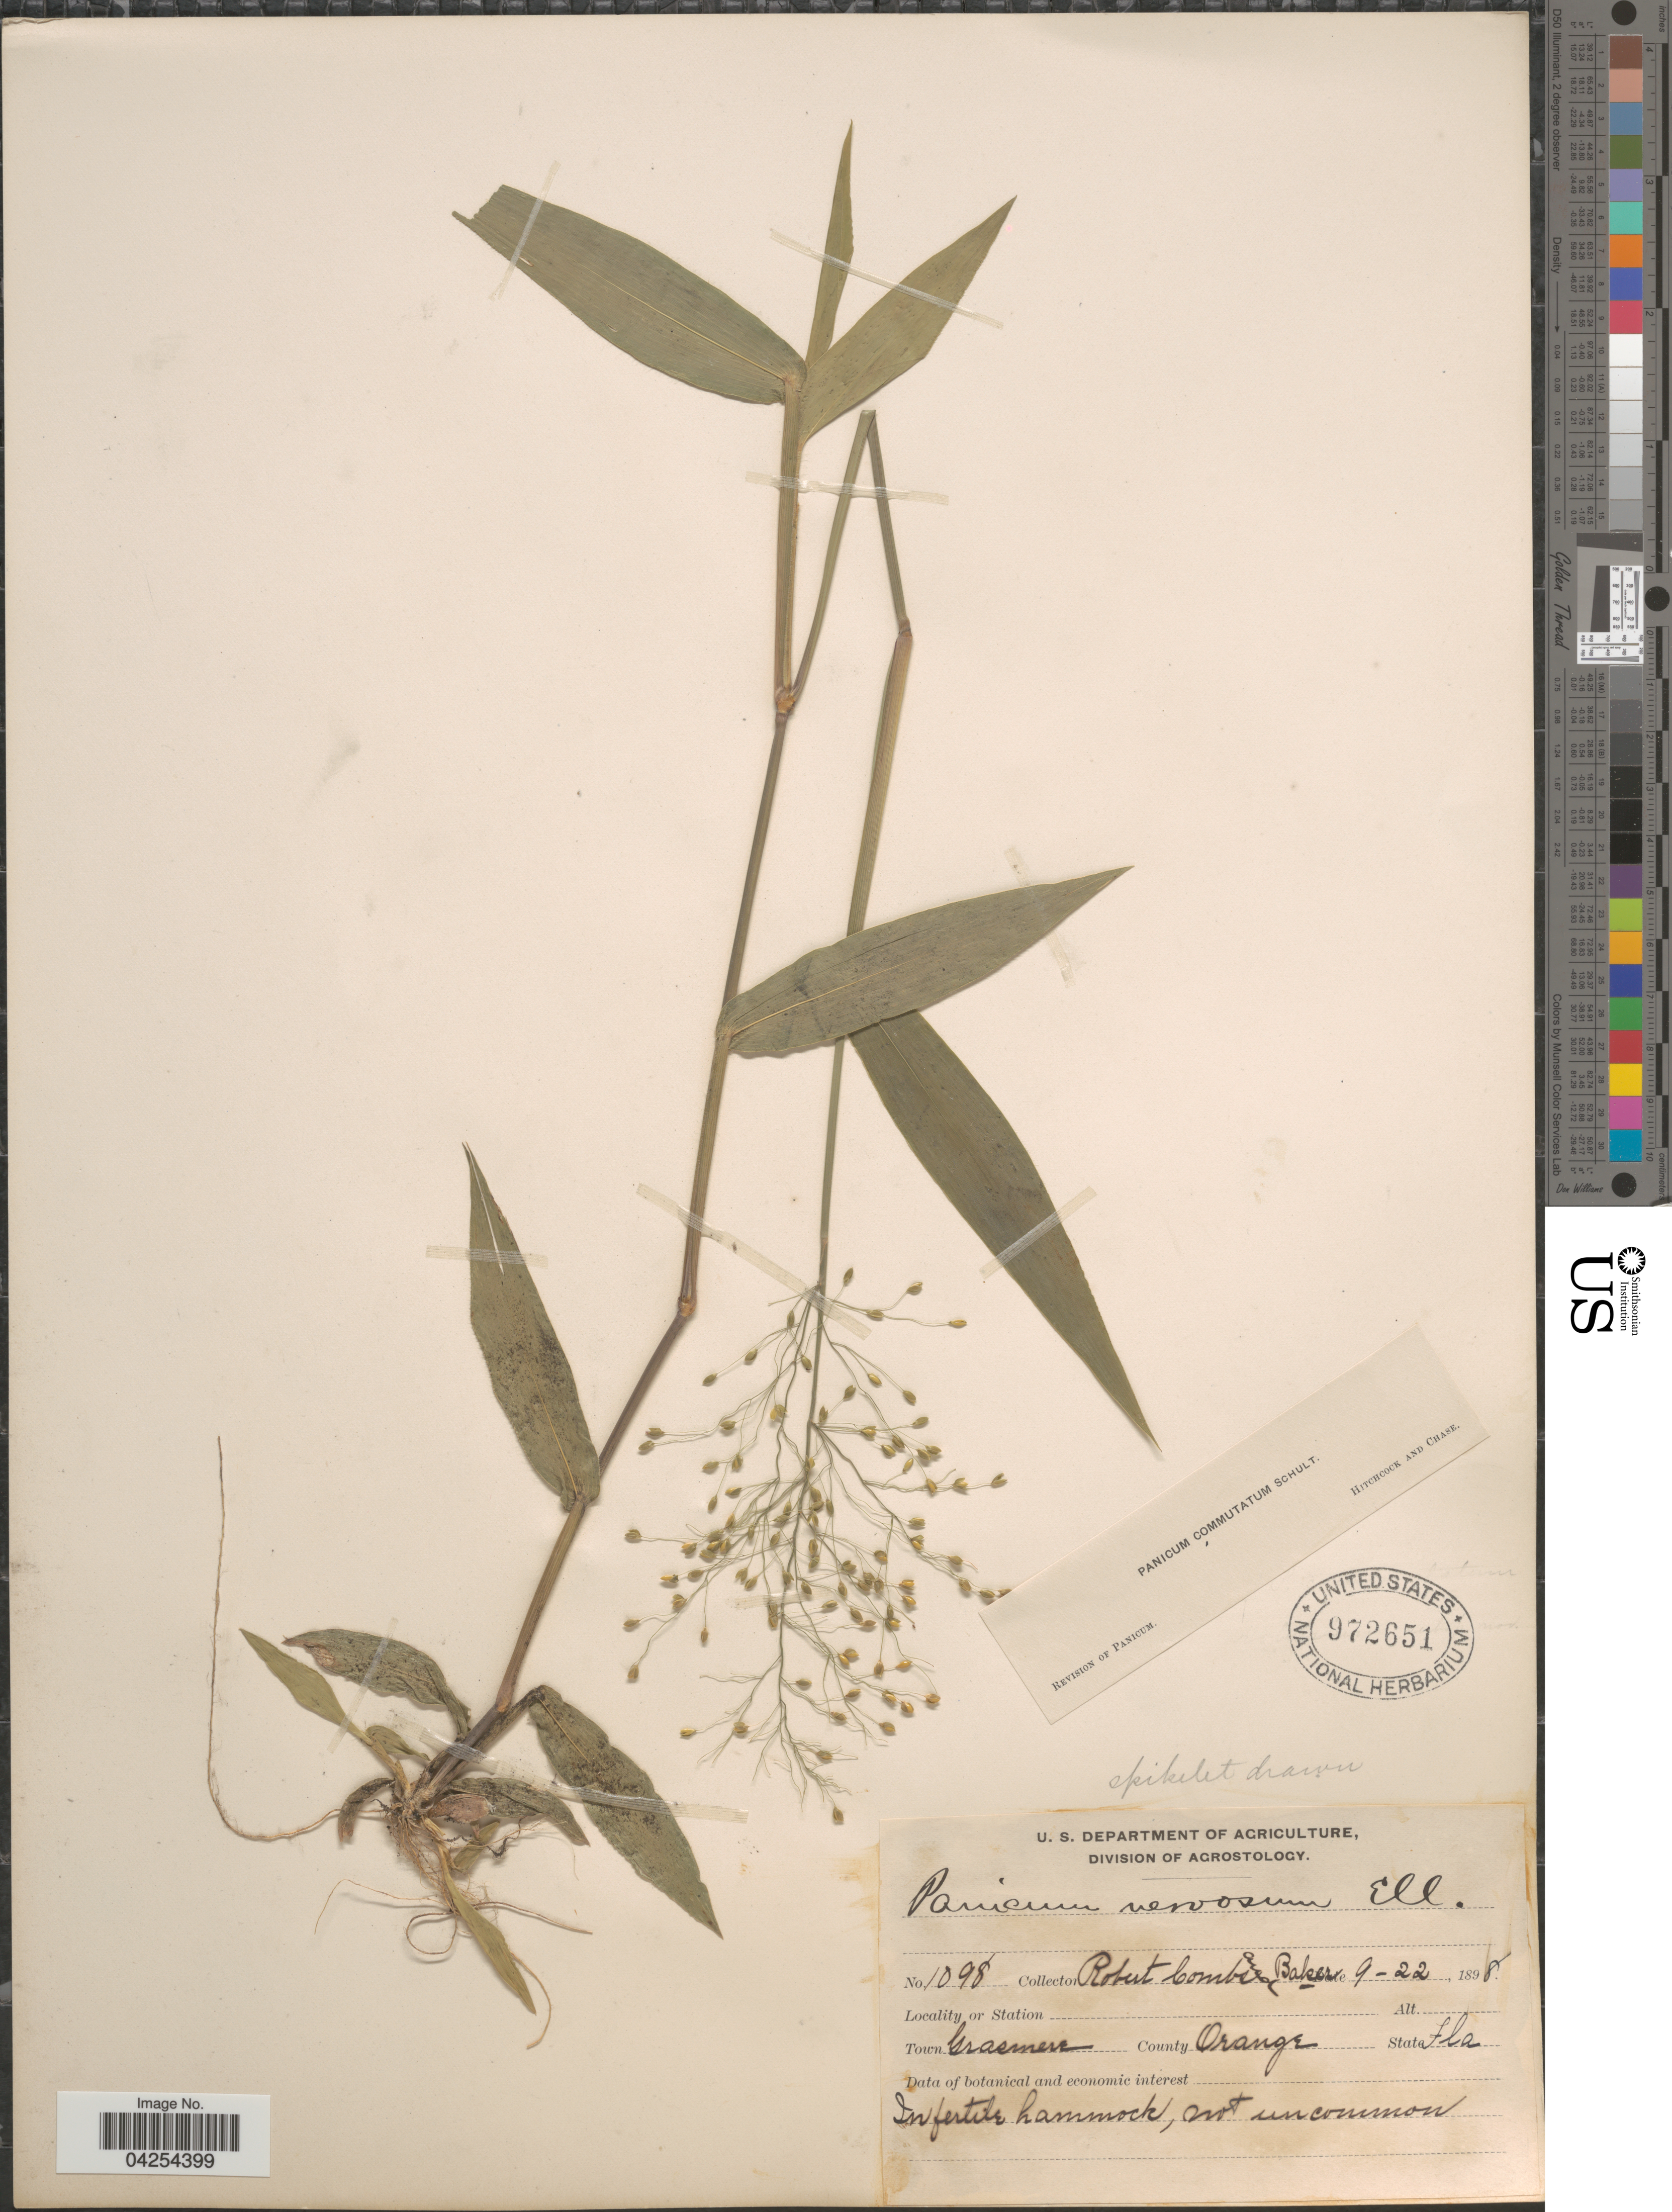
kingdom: Plantae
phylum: Tracheophyta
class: Liliopsida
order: Poales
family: Poaceae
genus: Dichanthelium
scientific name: Dichanthelium commutatum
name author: (Schult.) Gould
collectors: R. Combs & -- Baker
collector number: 1098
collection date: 1898-09-22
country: United States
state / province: Florida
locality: Town Grasmere. County Orange.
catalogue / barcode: US 972651